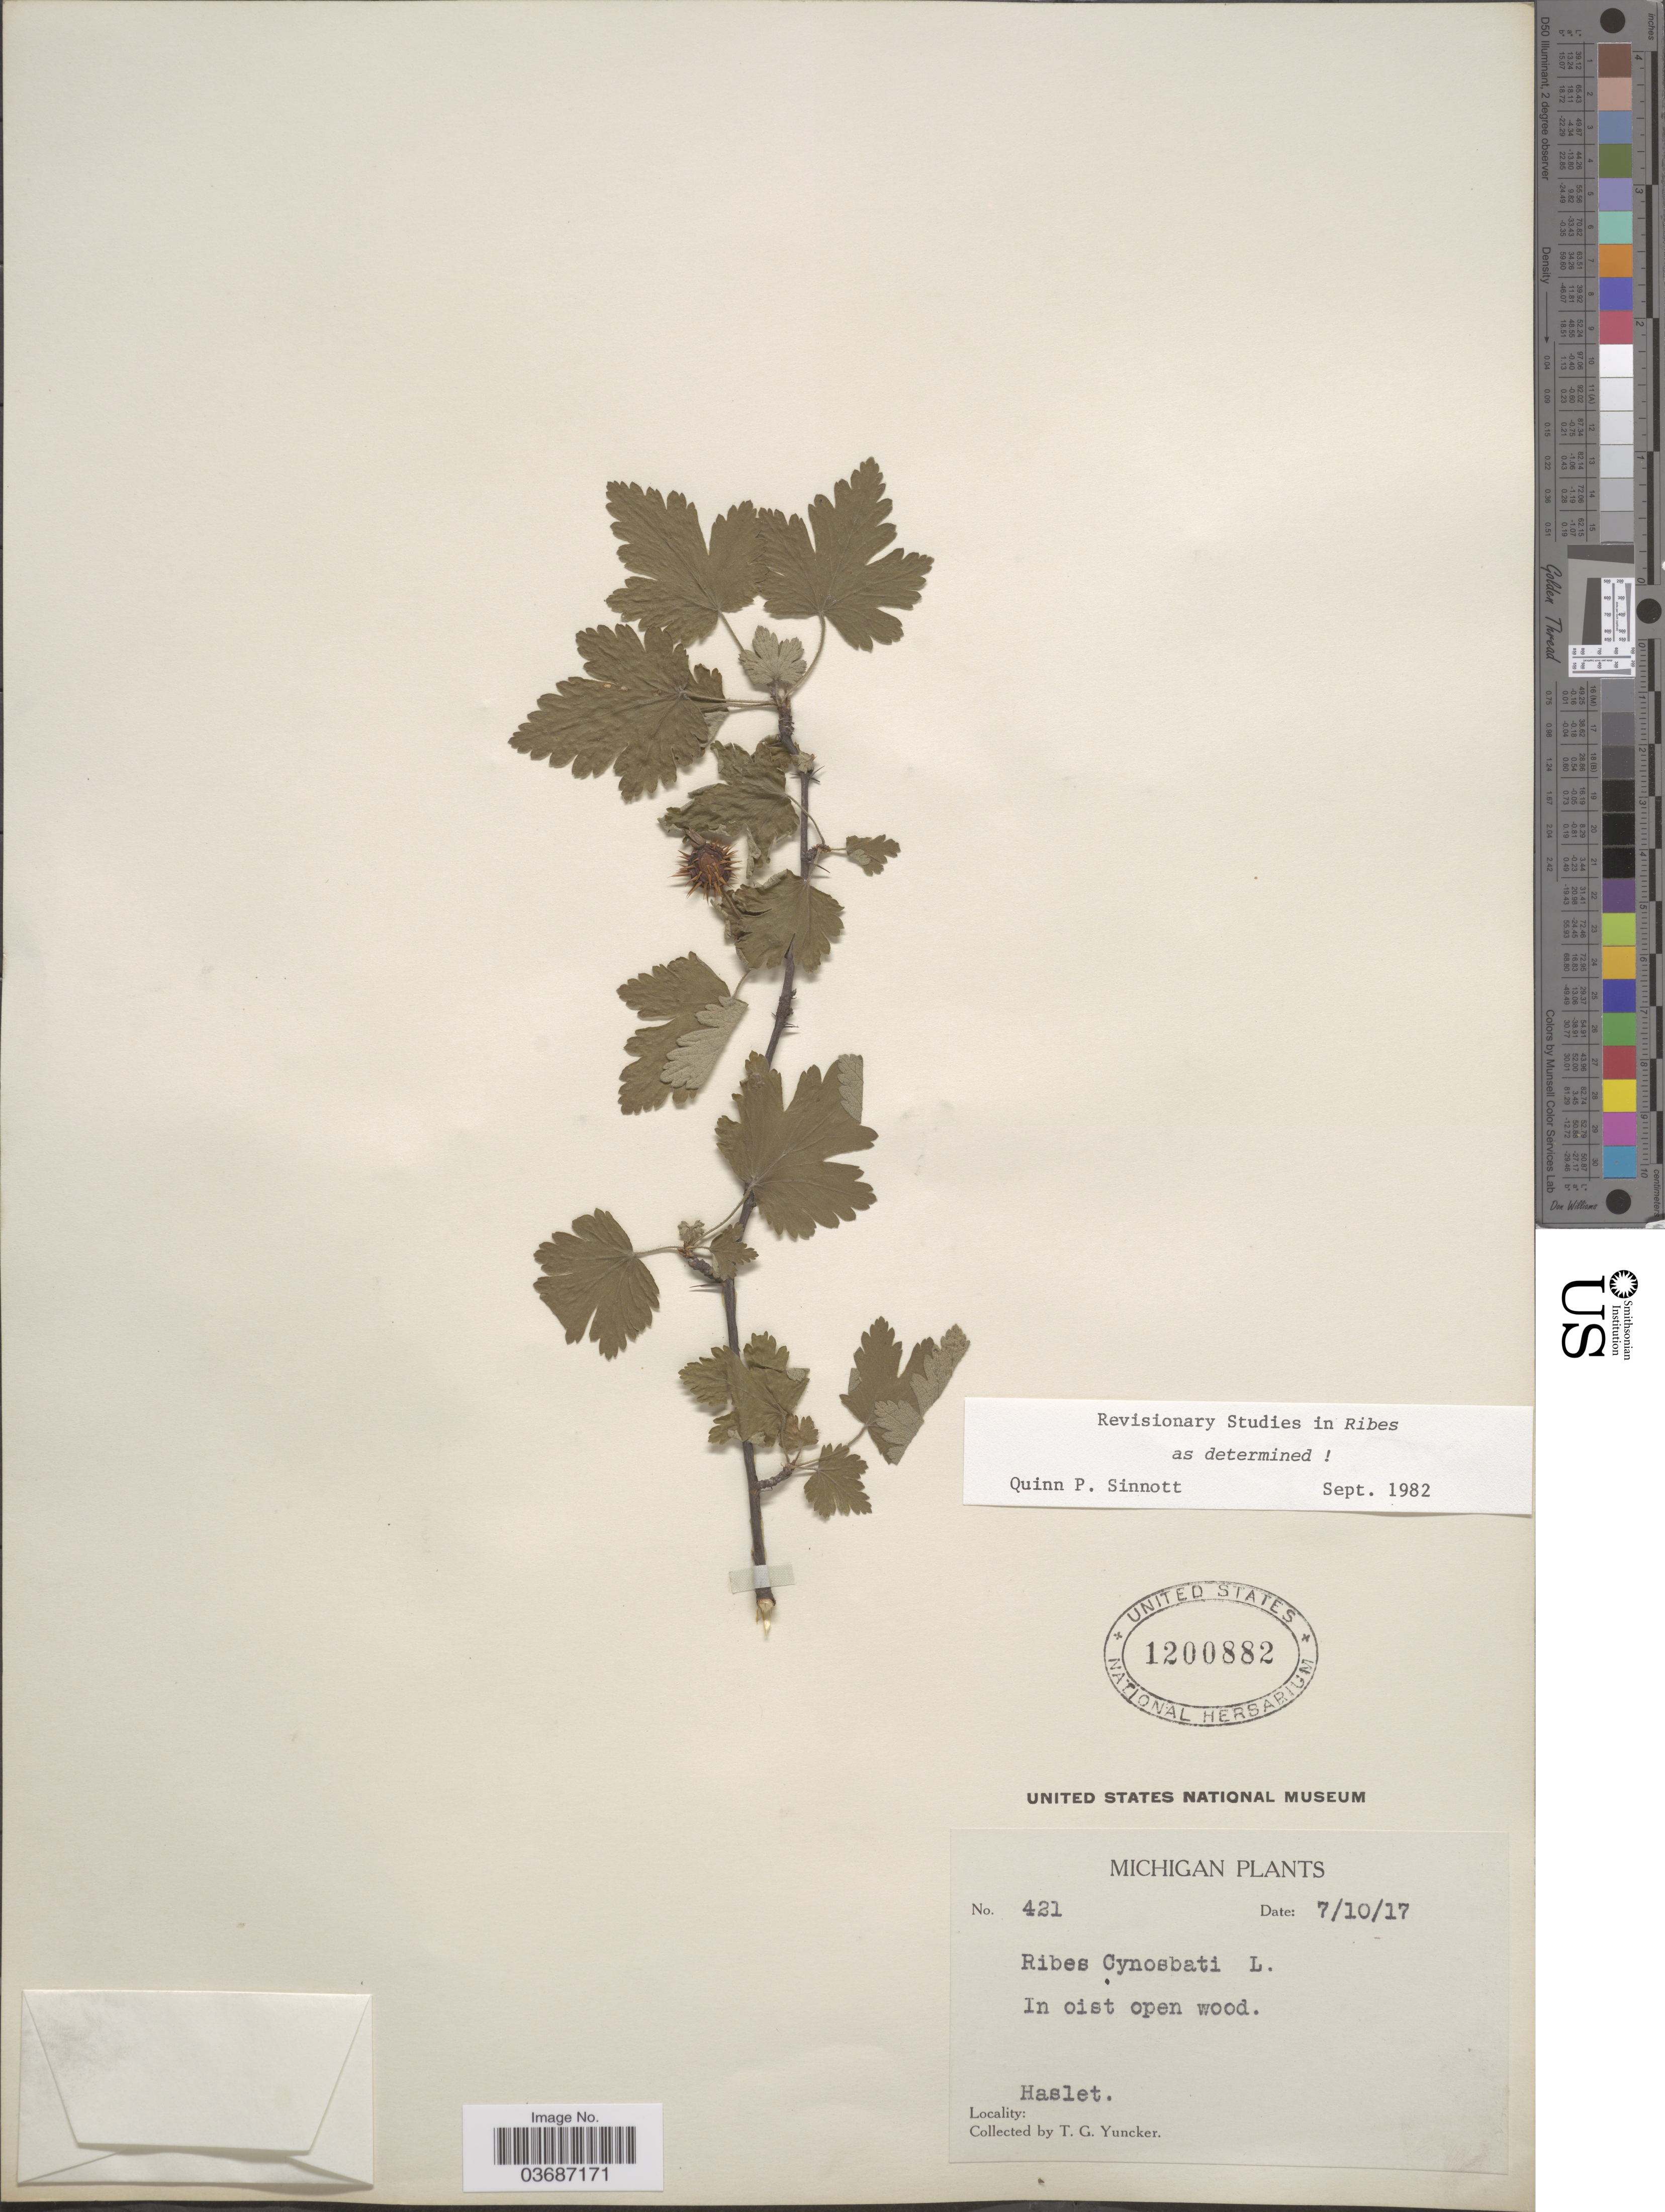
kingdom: Plantae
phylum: Tracheophyta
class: Magnoliopsida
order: Saxifragales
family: Grossulariaceae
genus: Ribes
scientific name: Ribes cynosbati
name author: L.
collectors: T. G. Yuncker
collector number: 421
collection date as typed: Transcribed d/m/y: 10/7/17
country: United States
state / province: Michigan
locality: In oist open wood. Haslet.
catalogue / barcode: US 1200882